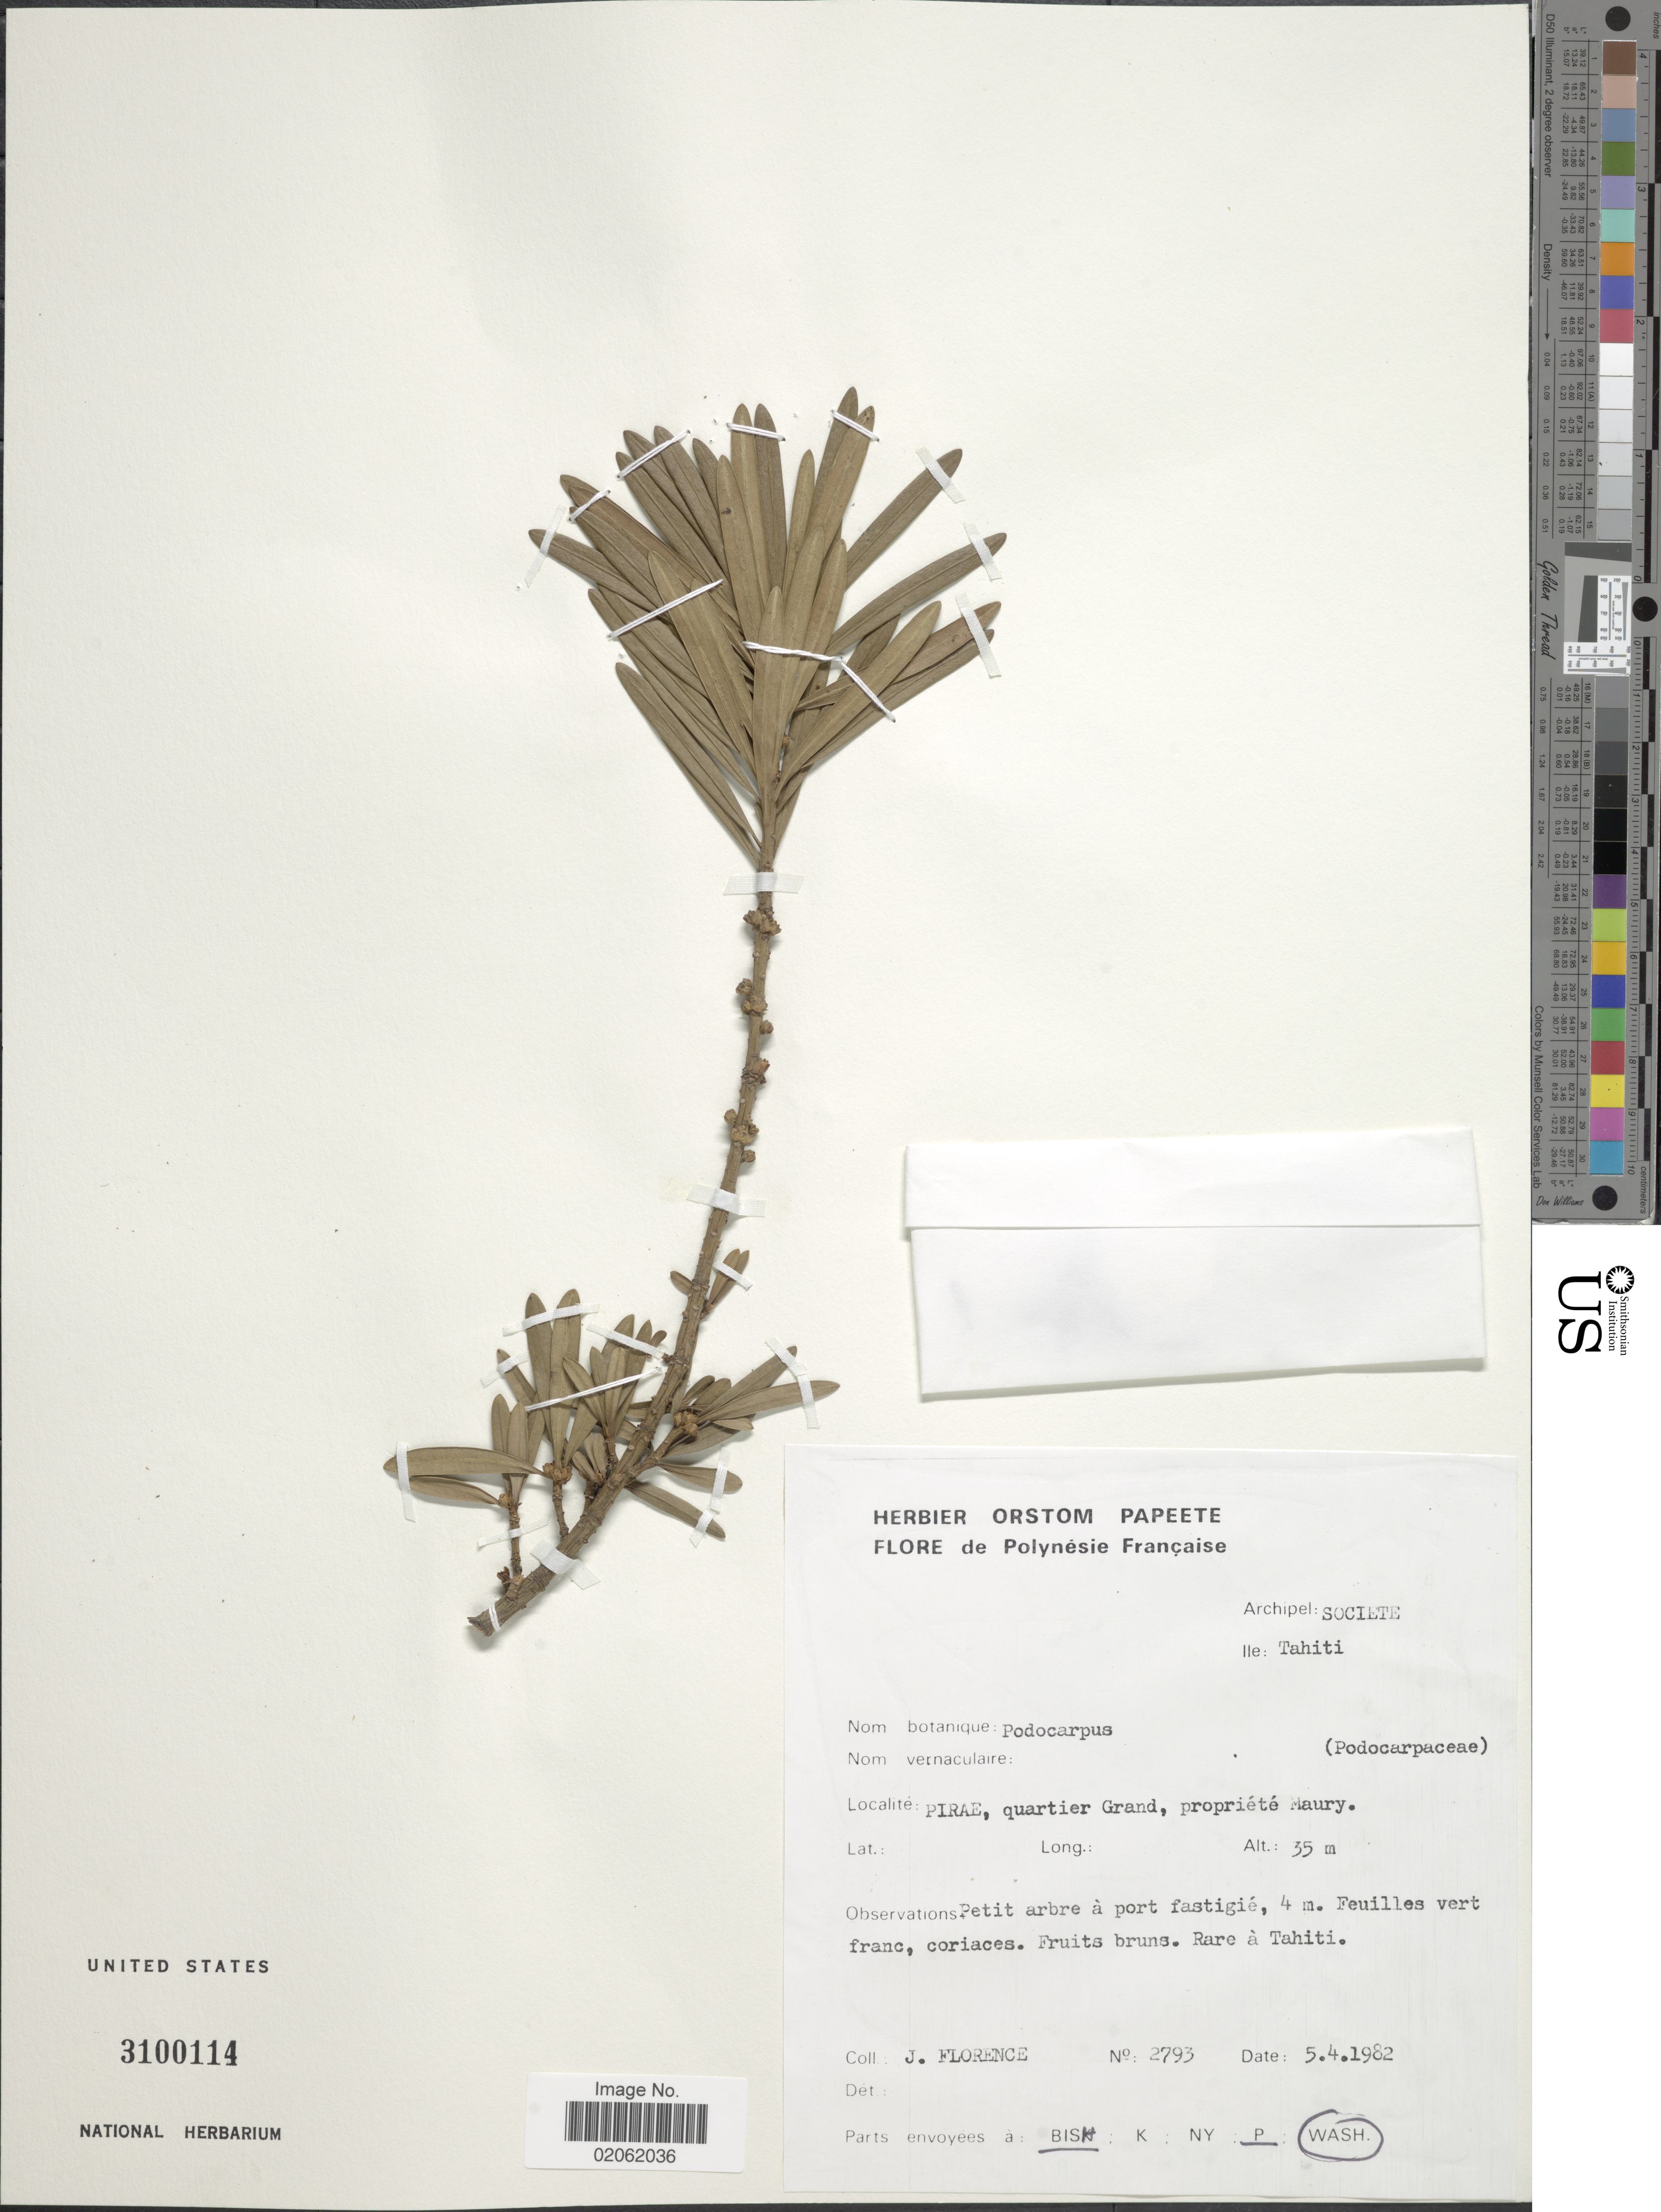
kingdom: Plantae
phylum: Tracheophyta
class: Pinopsida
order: Pinales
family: Podocarpaceae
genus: Podocarpus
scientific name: Podocarpus sp.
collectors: J. Florence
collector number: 2793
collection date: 1982-04-05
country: French Polynesia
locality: Polynesie Française, Archipel: Societe, Ile: Tahiti, Pirae, quartier Grand, propriété Maury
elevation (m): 35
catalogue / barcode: US 3100114